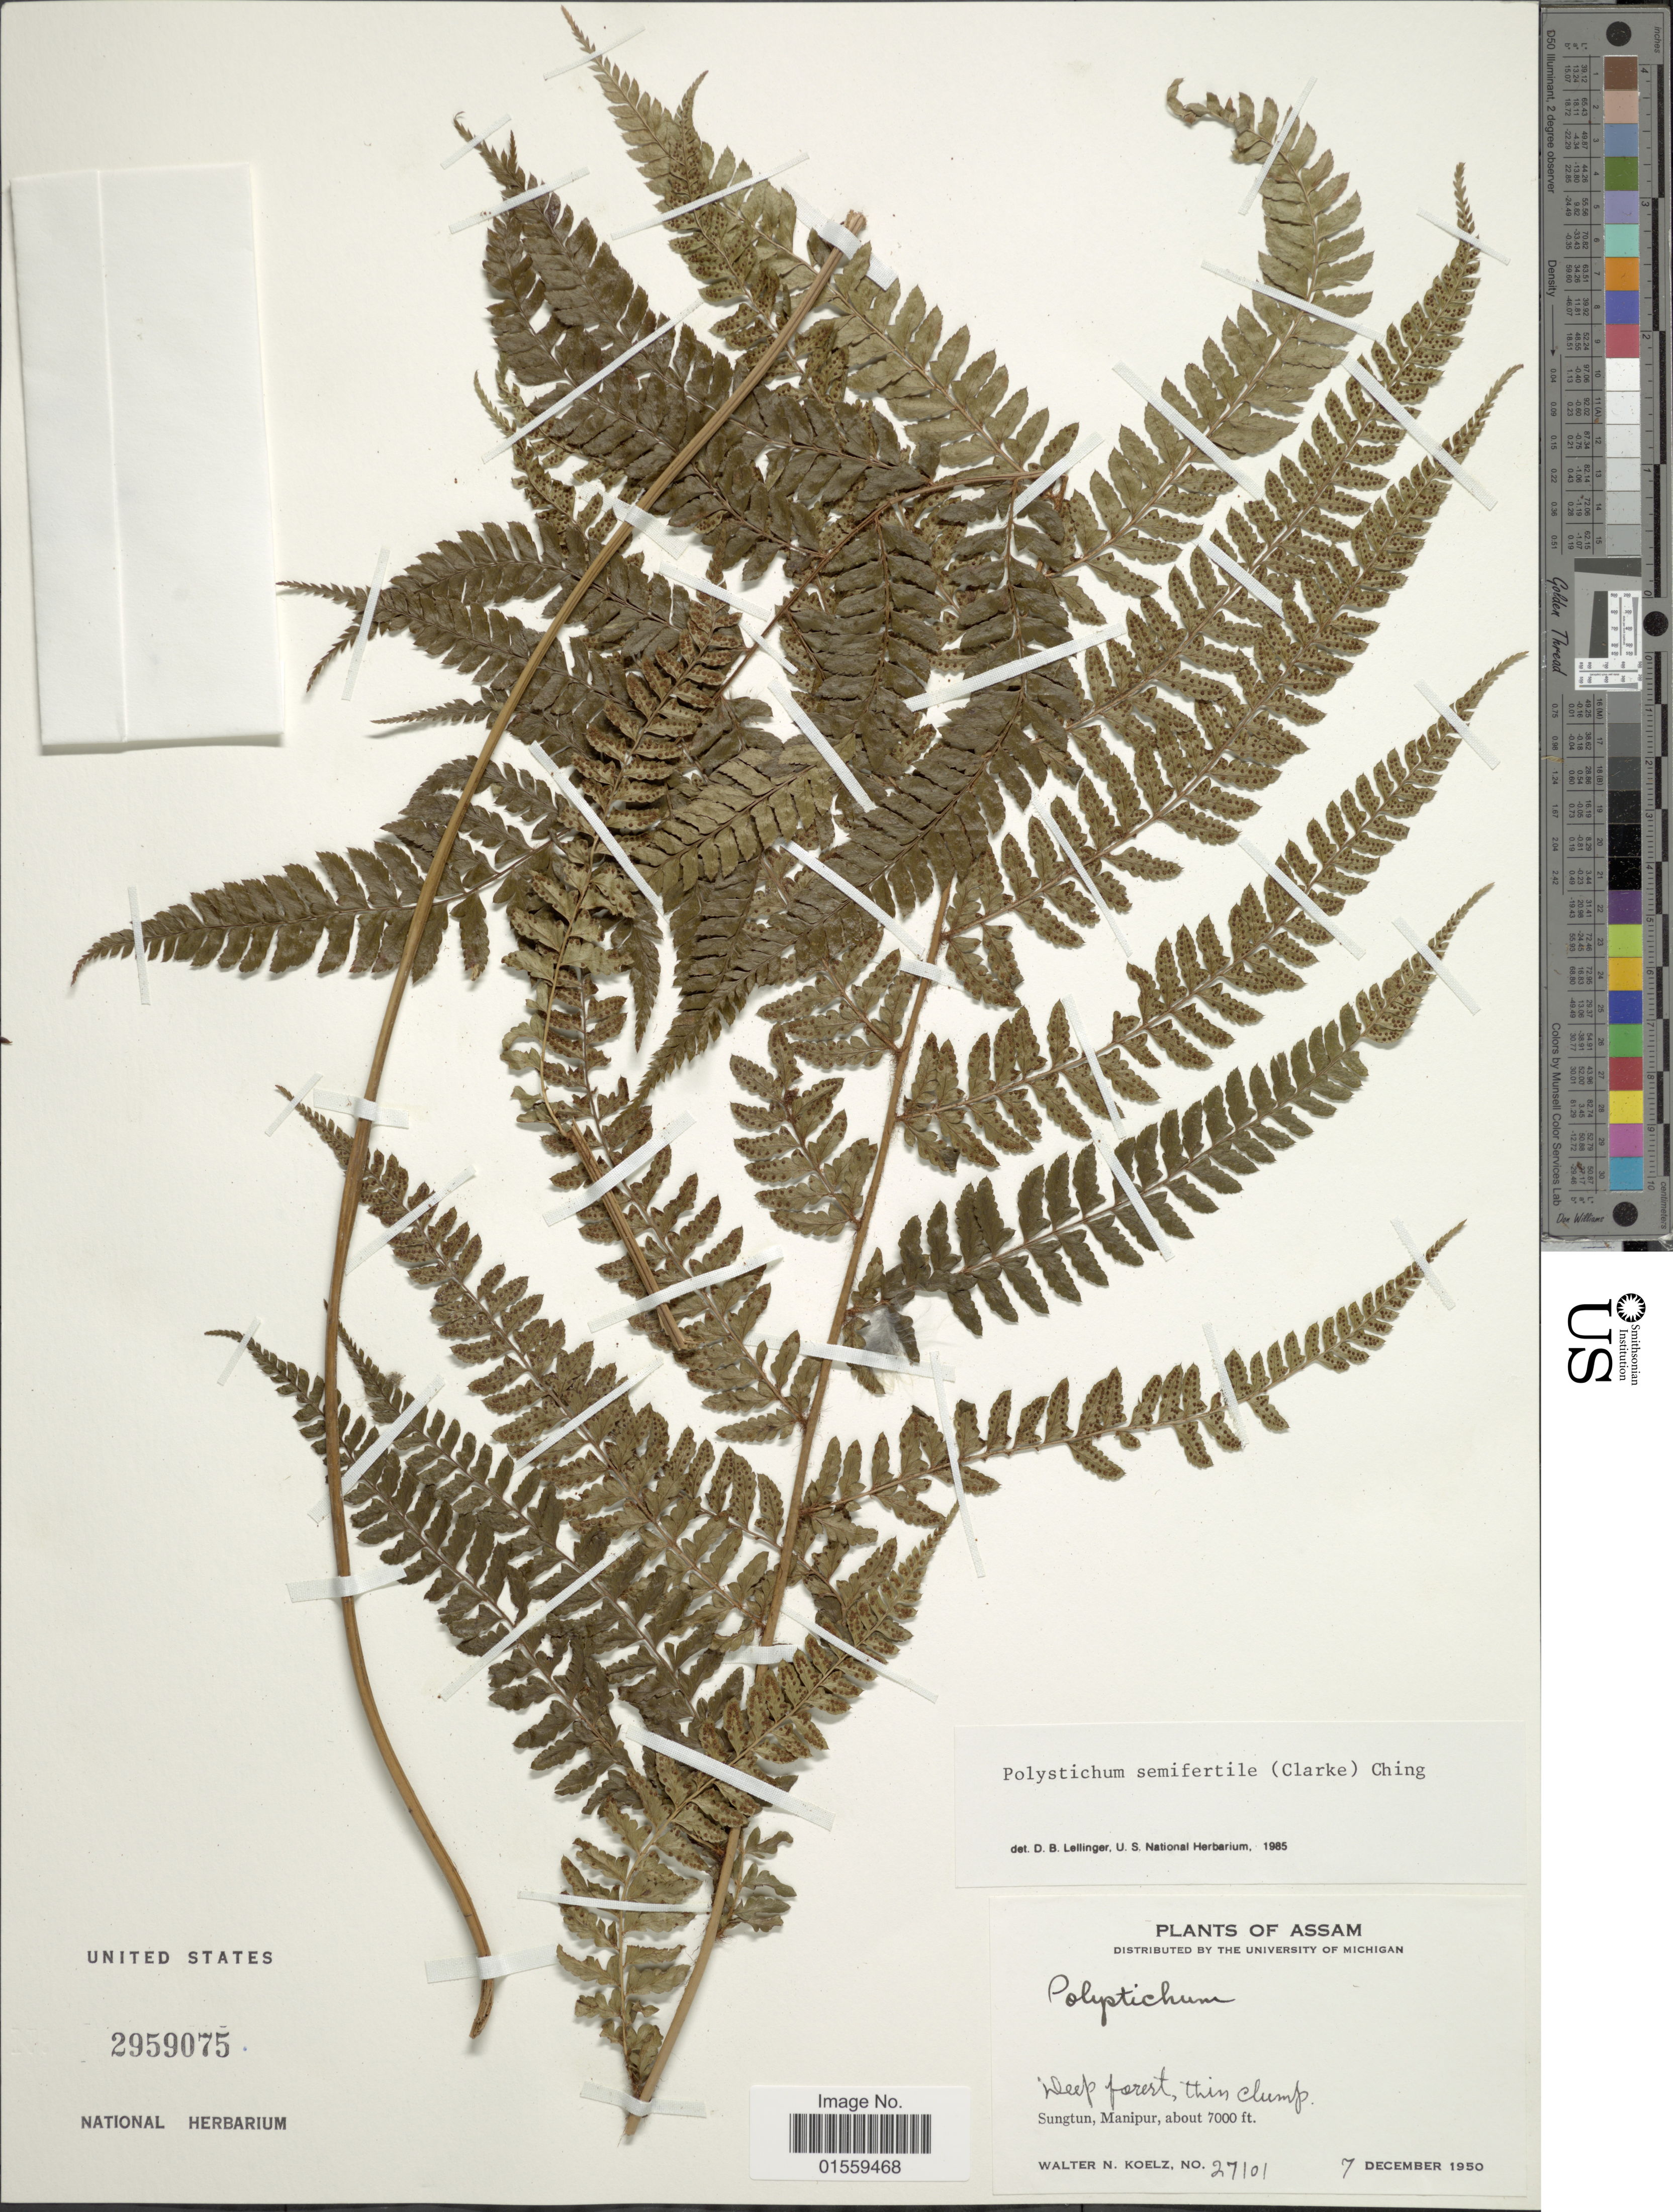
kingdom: Plantae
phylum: Tracheophyta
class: Polypodiopsida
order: Polypodiales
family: Dryopteridaceae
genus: Polystichum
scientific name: Polystichum semifertile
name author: (C.B. Clarke) Ching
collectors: W. N. Koelz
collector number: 27101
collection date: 1950-12-07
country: India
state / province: Manipur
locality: Deep forest, thin clump, Sungtun, Manipur.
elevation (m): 2134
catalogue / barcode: US 2959075